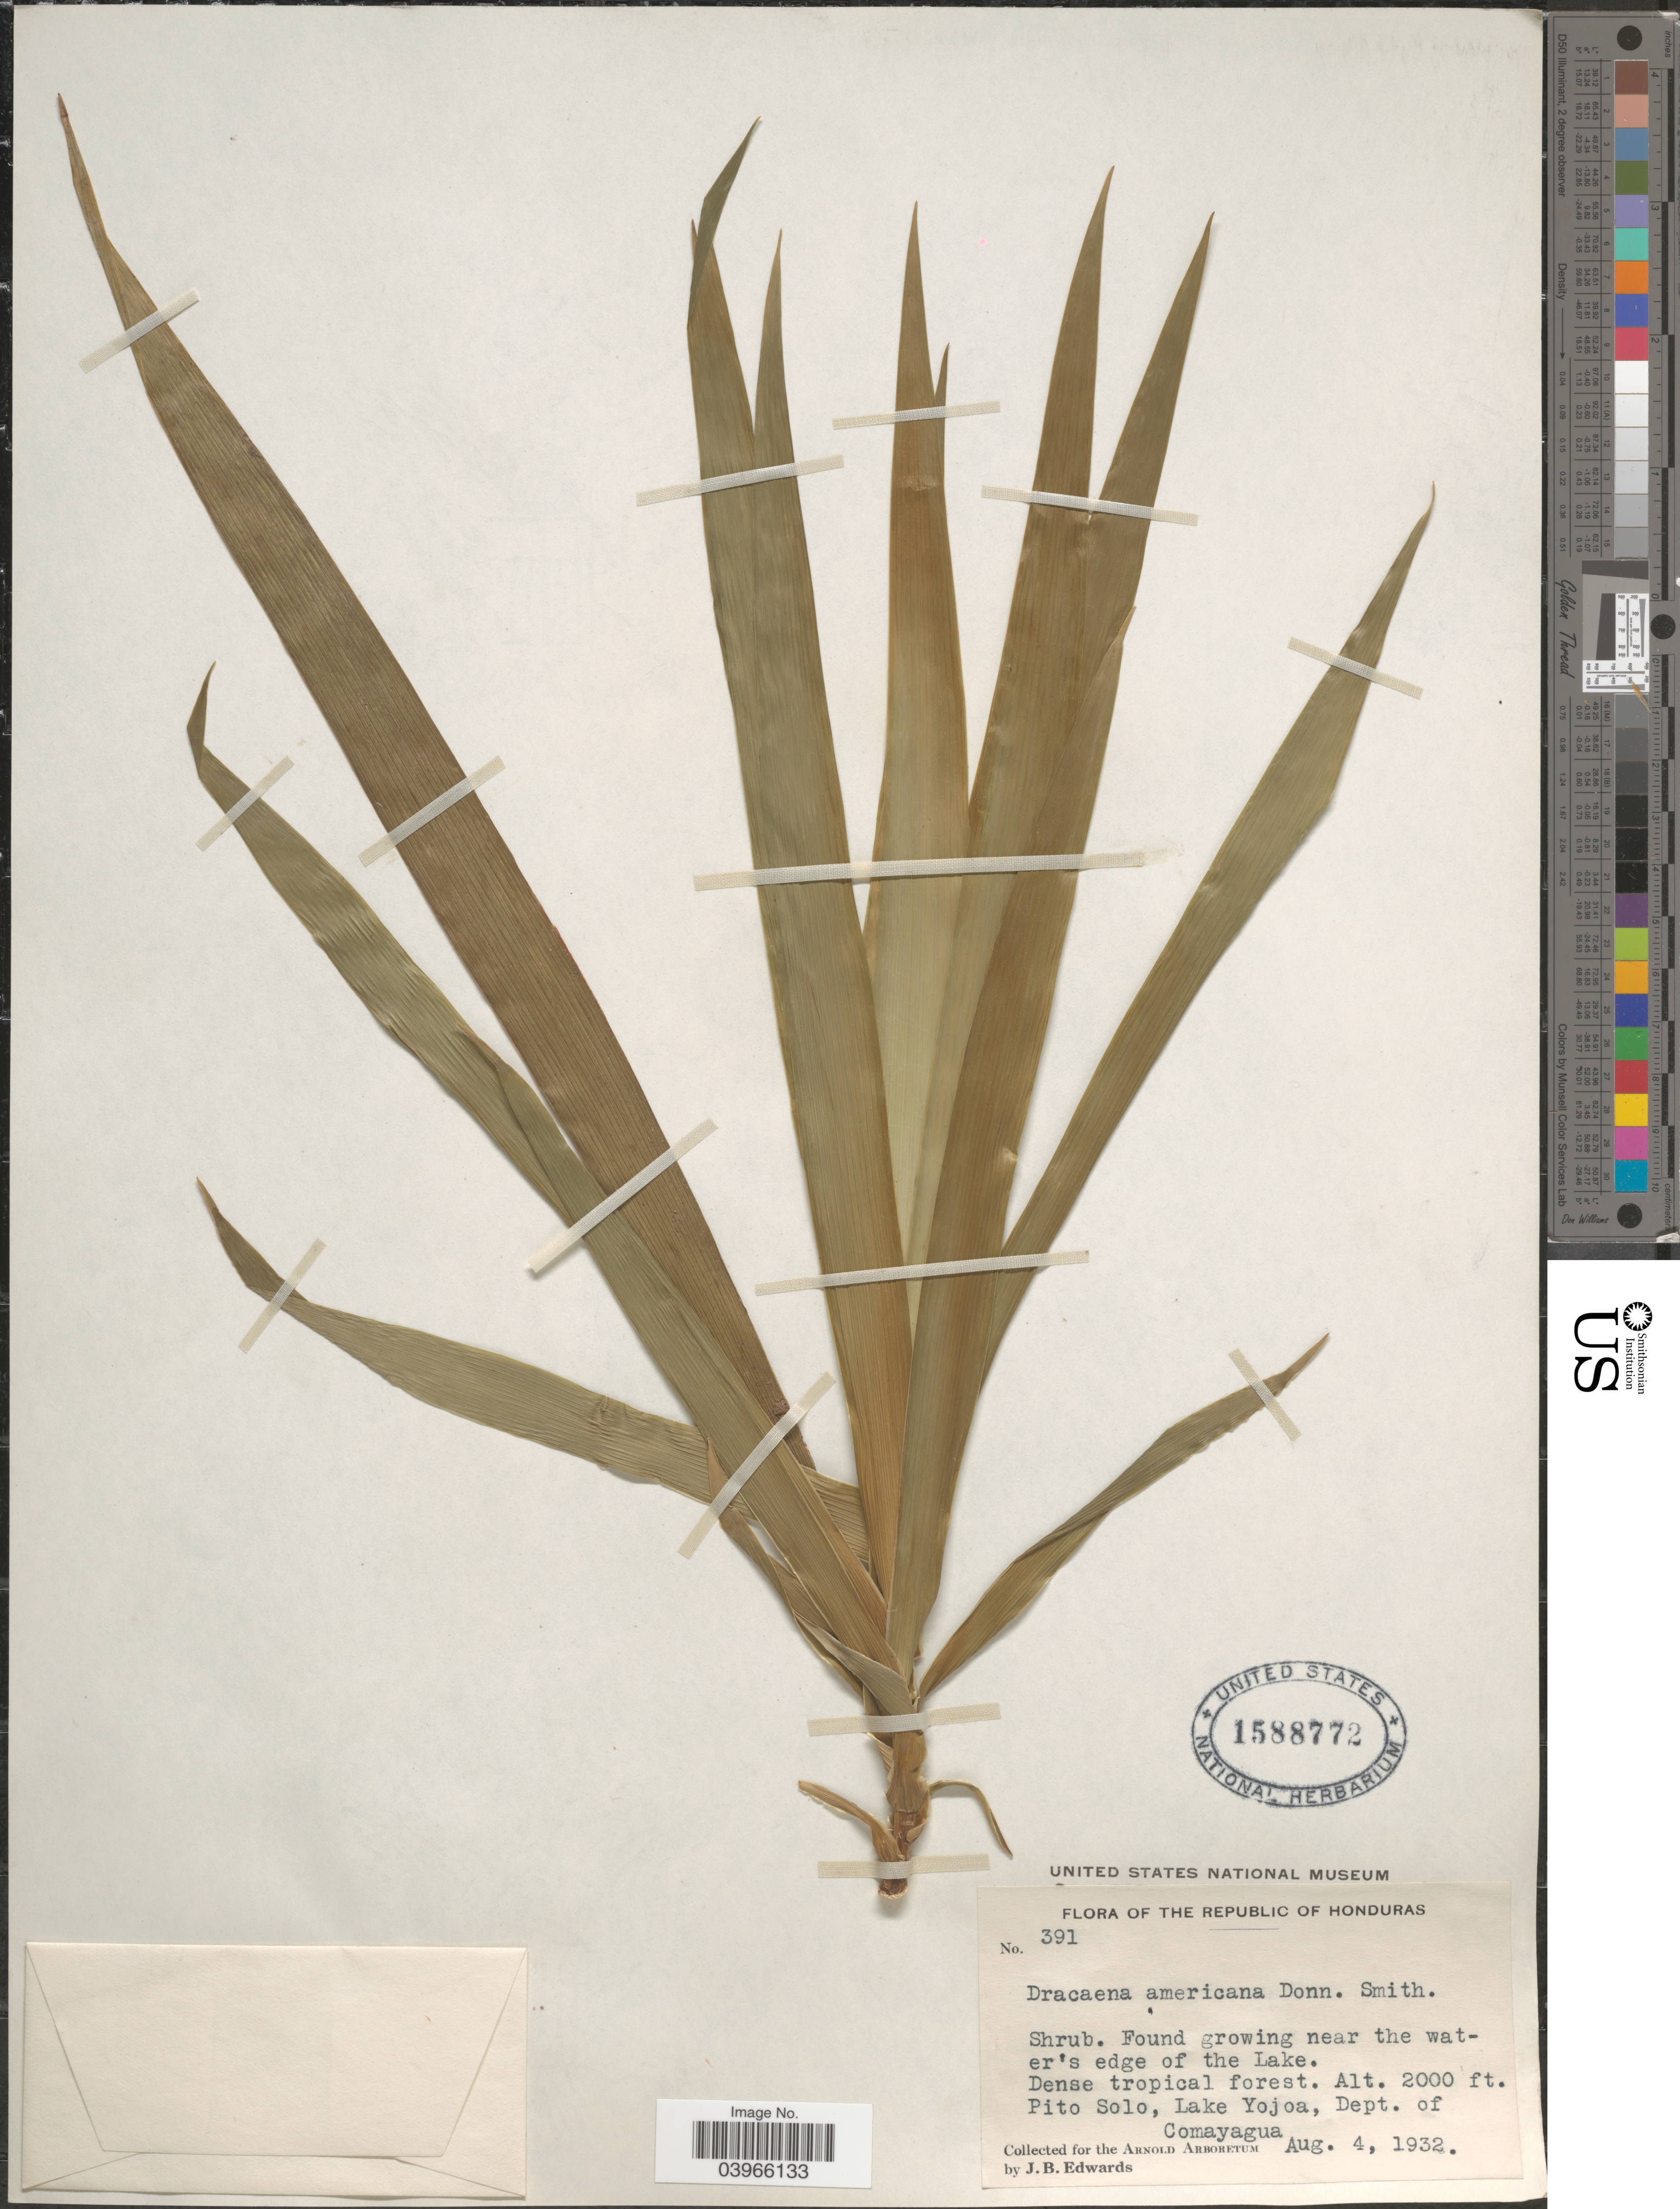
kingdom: Plantae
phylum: Tracheophyta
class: Liliopsida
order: Asparagales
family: Asparagaceae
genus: Dracaena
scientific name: Dracaena americana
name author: Donn. Sm. in Sarg.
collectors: J. B. Edwards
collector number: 391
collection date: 1932-08-04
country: Honduras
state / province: Comayagua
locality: The Republic of Honduras. Near the water's edge of the Lake. Pito Solo, Lake Yojoa, Dept. of Comayagua.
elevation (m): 610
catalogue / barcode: US 1588772